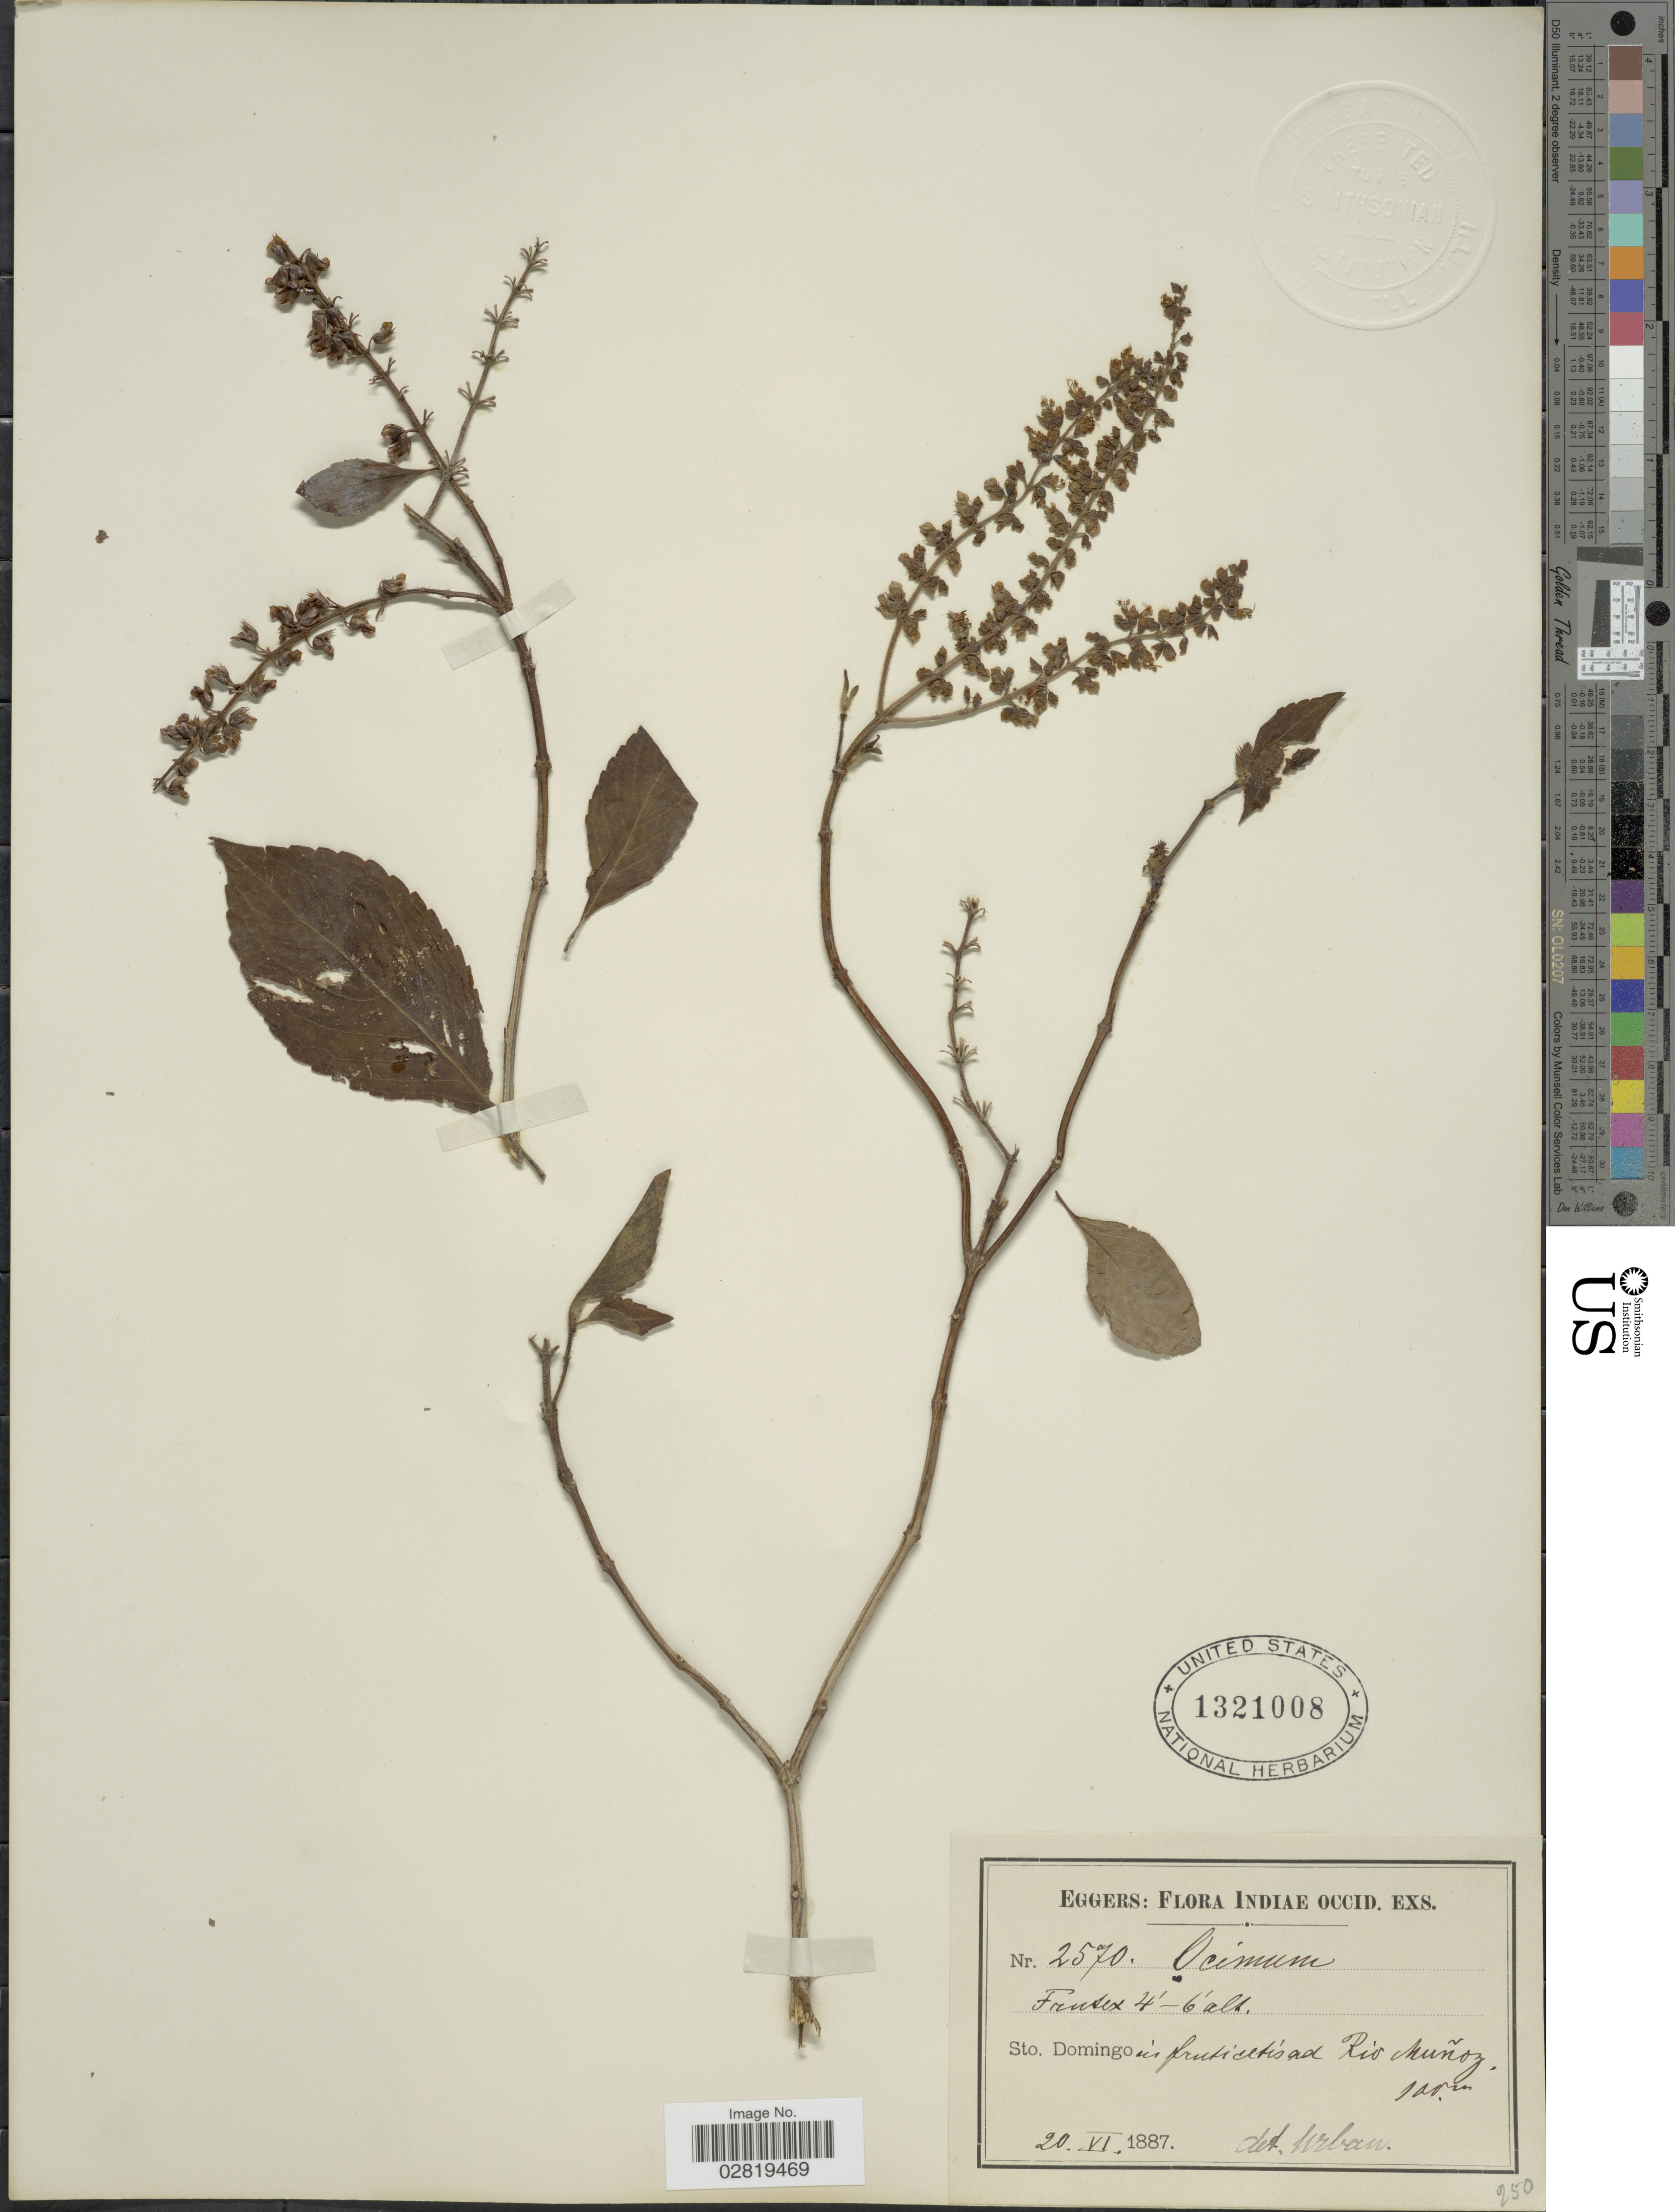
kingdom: Plantae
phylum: Tracheophyta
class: Magnoliopsida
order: Lamiales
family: Lamiaceae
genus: Ocimum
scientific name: Ocimum sanctum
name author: L.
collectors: -. Eggers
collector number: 2570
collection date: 1887-06-20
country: Dominican Republic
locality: Sto. Domingo in fruticetis ad Rio Muñoz, Indiae Occid.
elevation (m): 100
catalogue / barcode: US 1321008